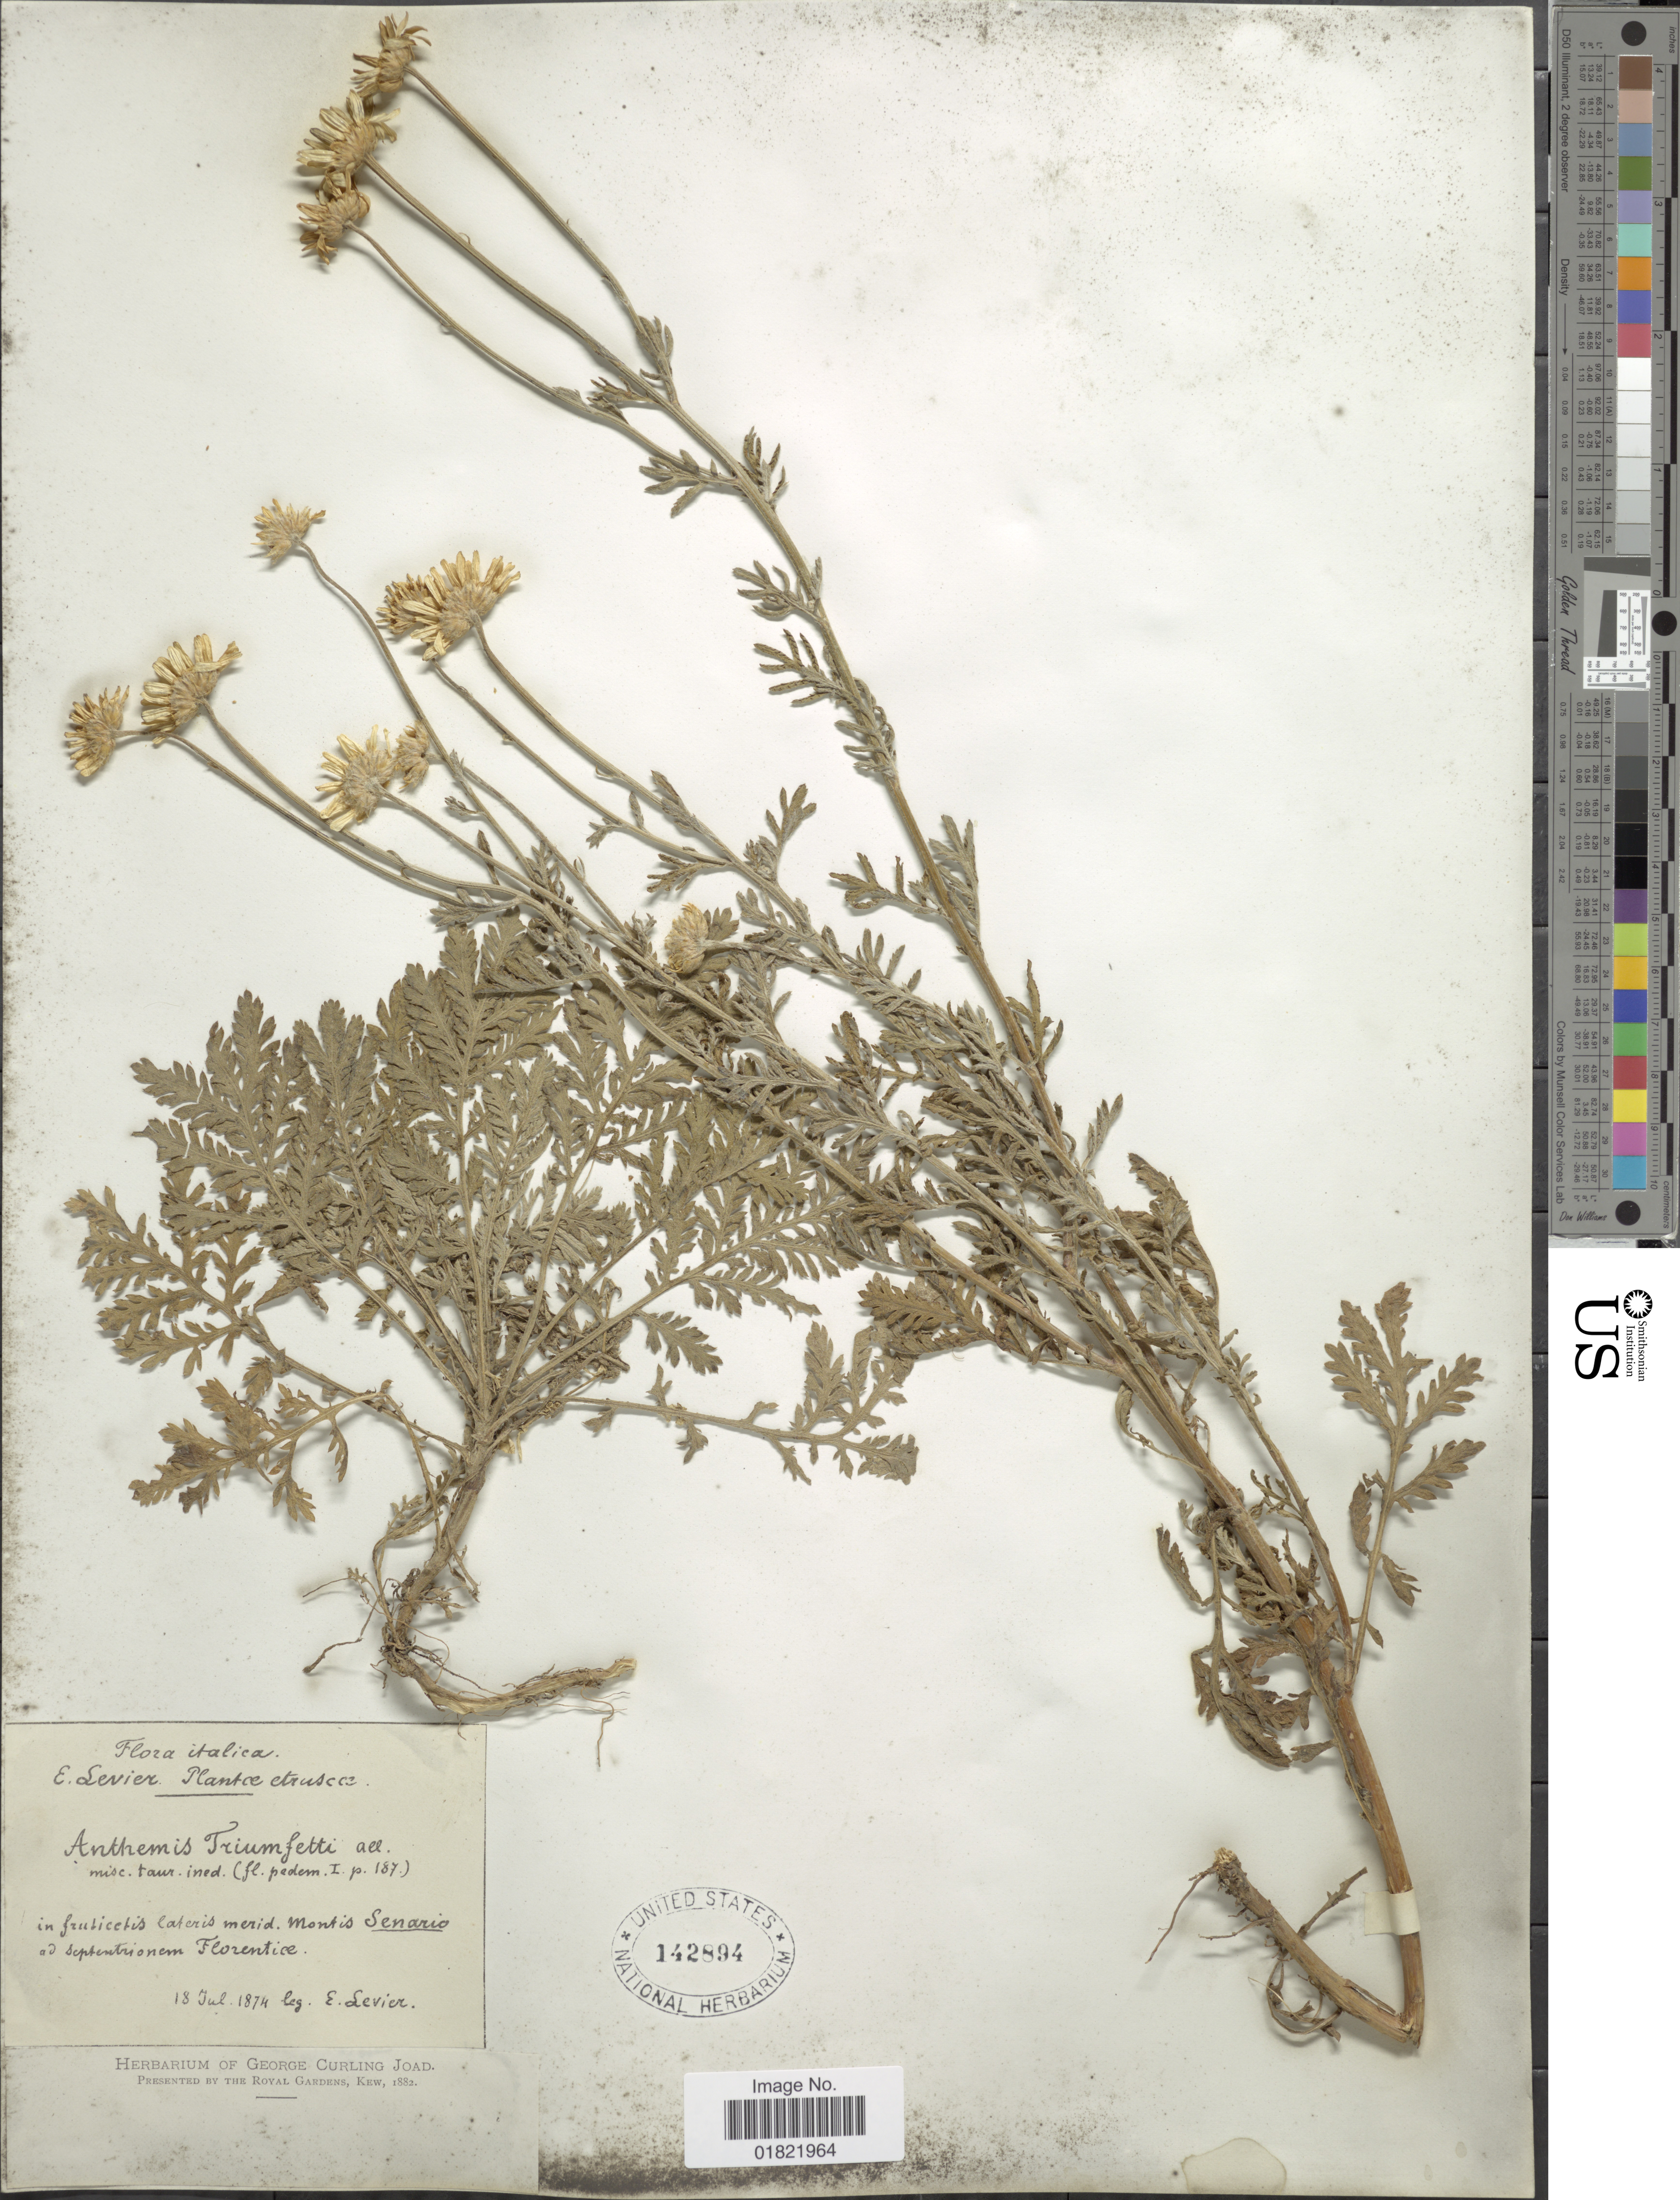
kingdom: Plantae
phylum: Tracheophyta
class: Magnoliopsida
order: Asterales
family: Asteraceae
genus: Anthemis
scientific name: Anthemis triumfetti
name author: (L.) All.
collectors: É. Levier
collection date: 1874-07-17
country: Italy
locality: In fruticetis cateris merid. montis Senario ad Sepentrionem Florentice [interpreted]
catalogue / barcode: US 142894